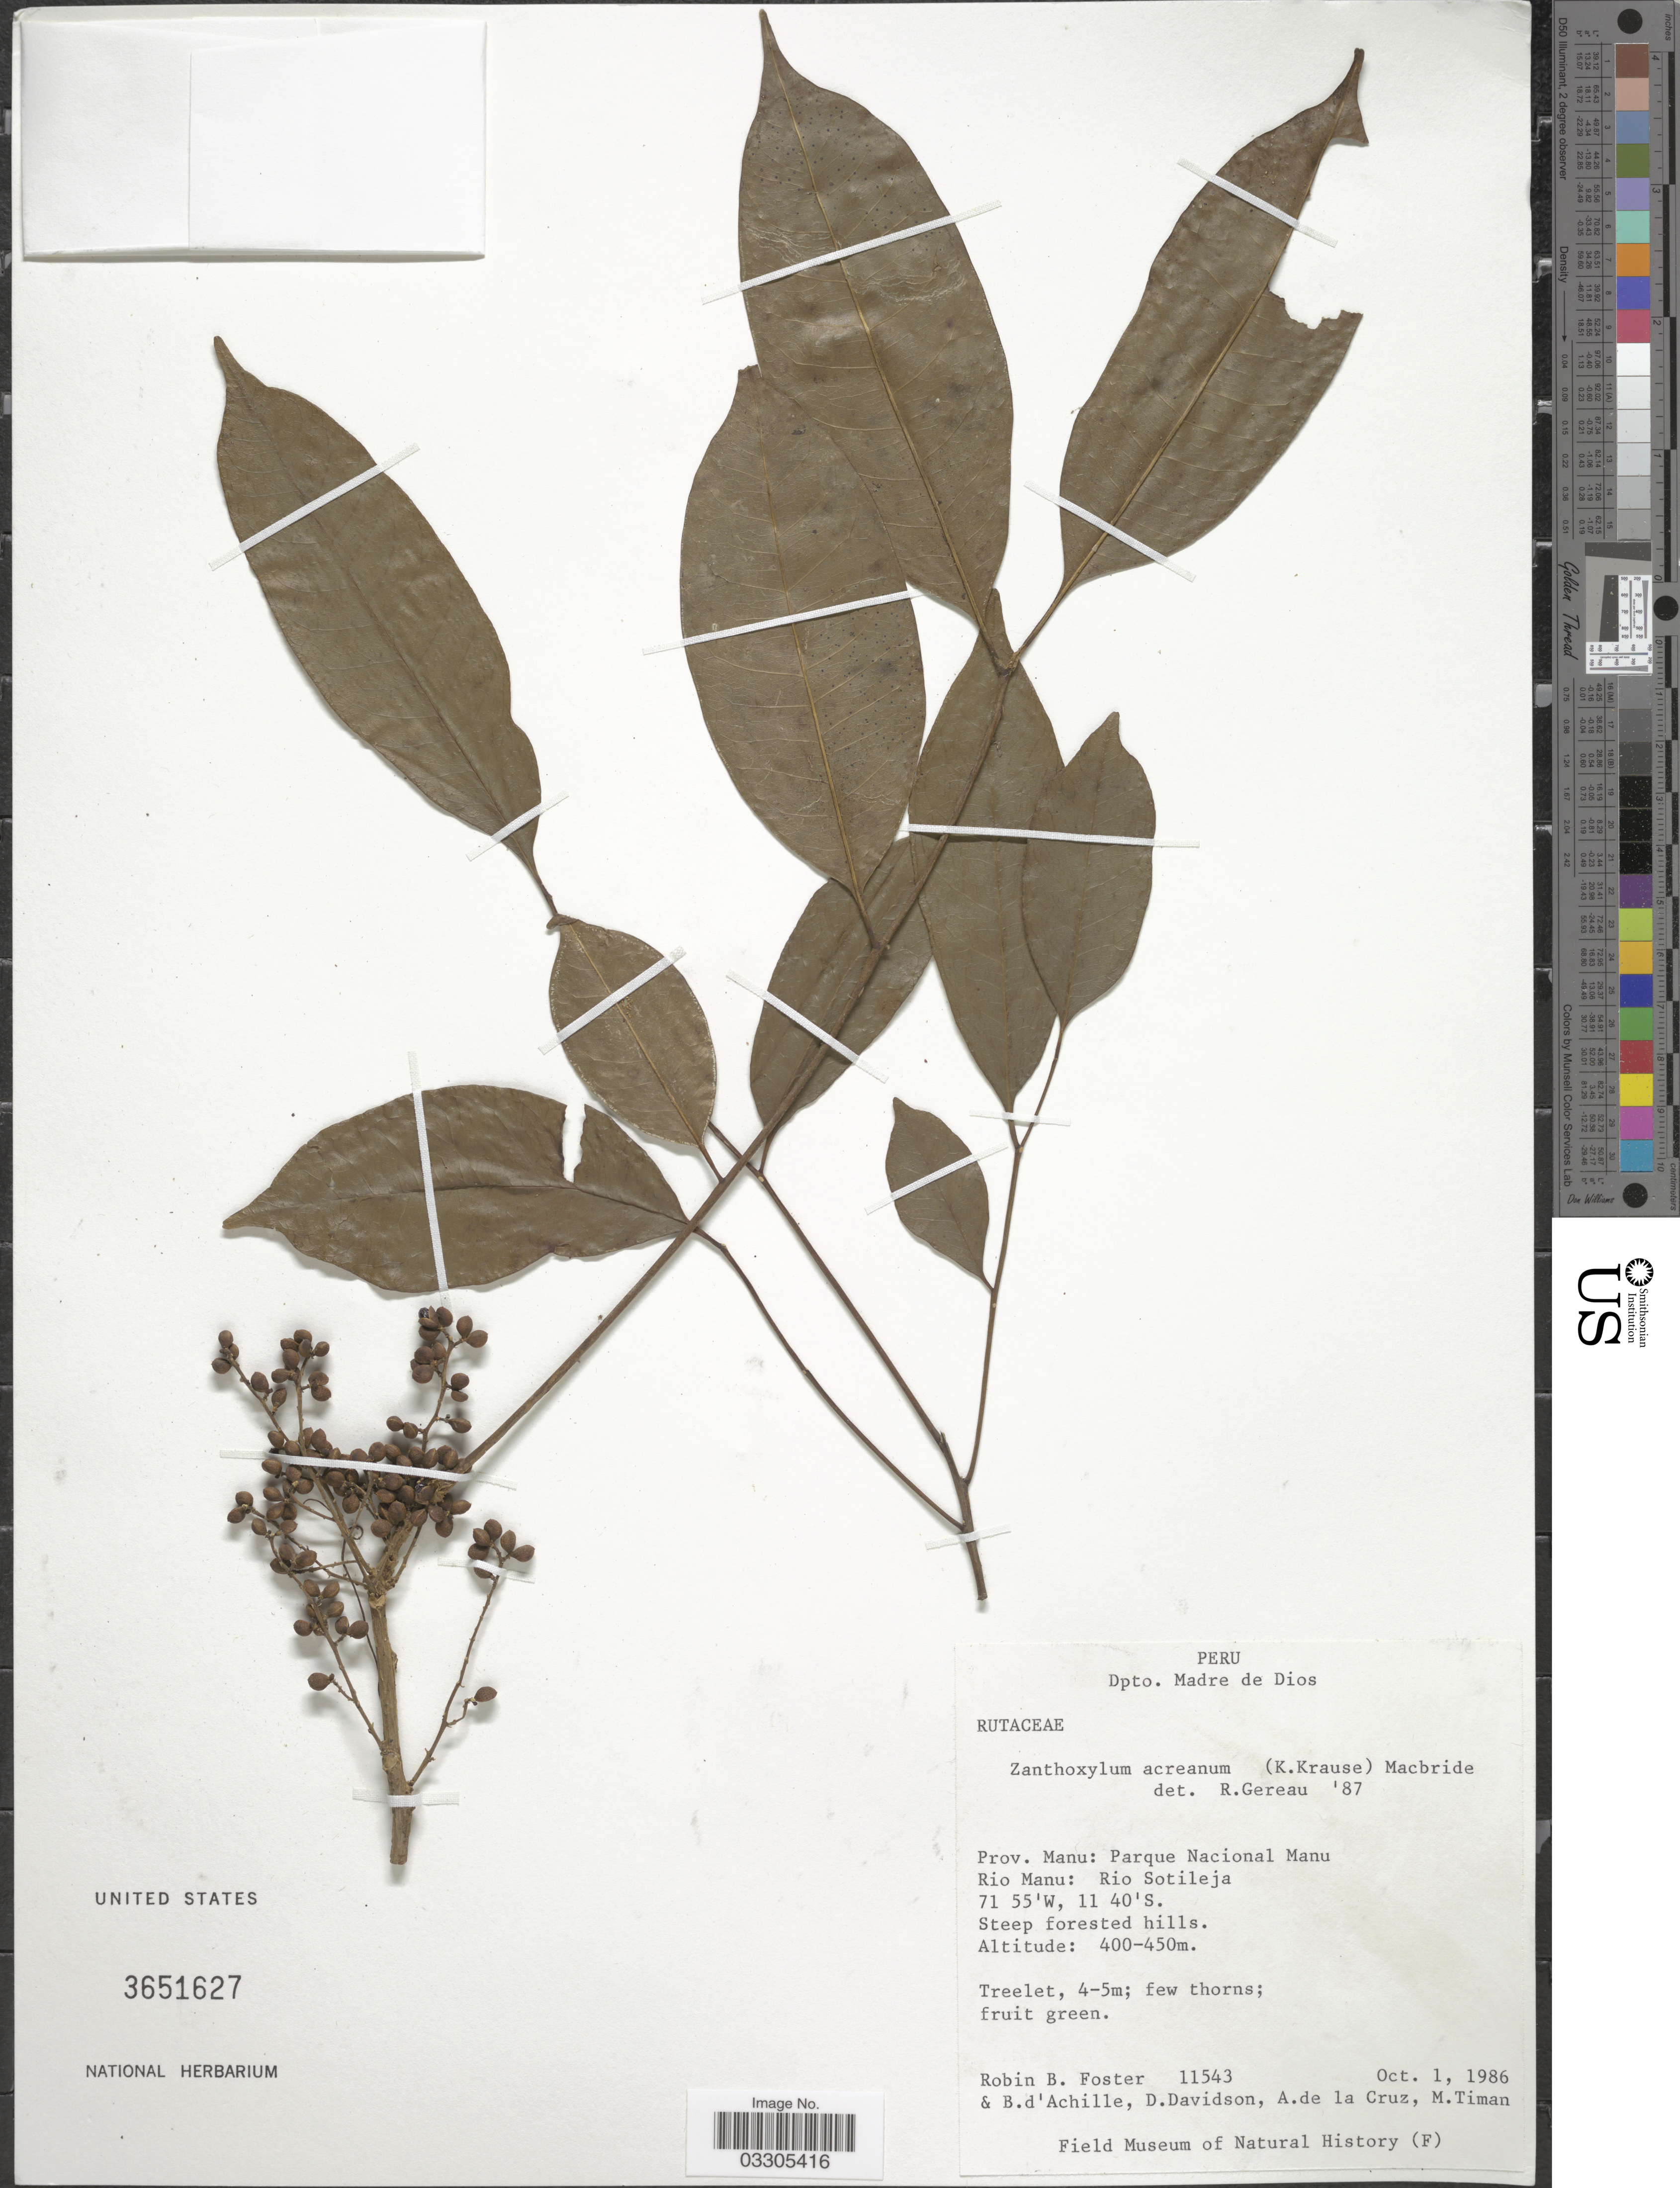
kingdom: Plantae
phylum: Tracheophyta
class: Magnoliopsida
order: Sapindales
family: Rutaceae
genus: Zanthoxylum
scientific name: Zanthoxylum sprucei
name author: Engl.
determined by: Londoño-Echeverri, Y.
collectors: R. B. Foster, B. d'Achille, D. Davidson, A. de la Cruz & M. Timan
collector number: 11543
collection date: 1986-10-01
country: Peru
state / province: Madre de Dios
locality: Dpto. Madre de Dios. Prov. Manu: Parque Nacional Manu. Rio Manu: Rio Sotileja.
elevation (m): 400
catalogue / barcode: US 3651627